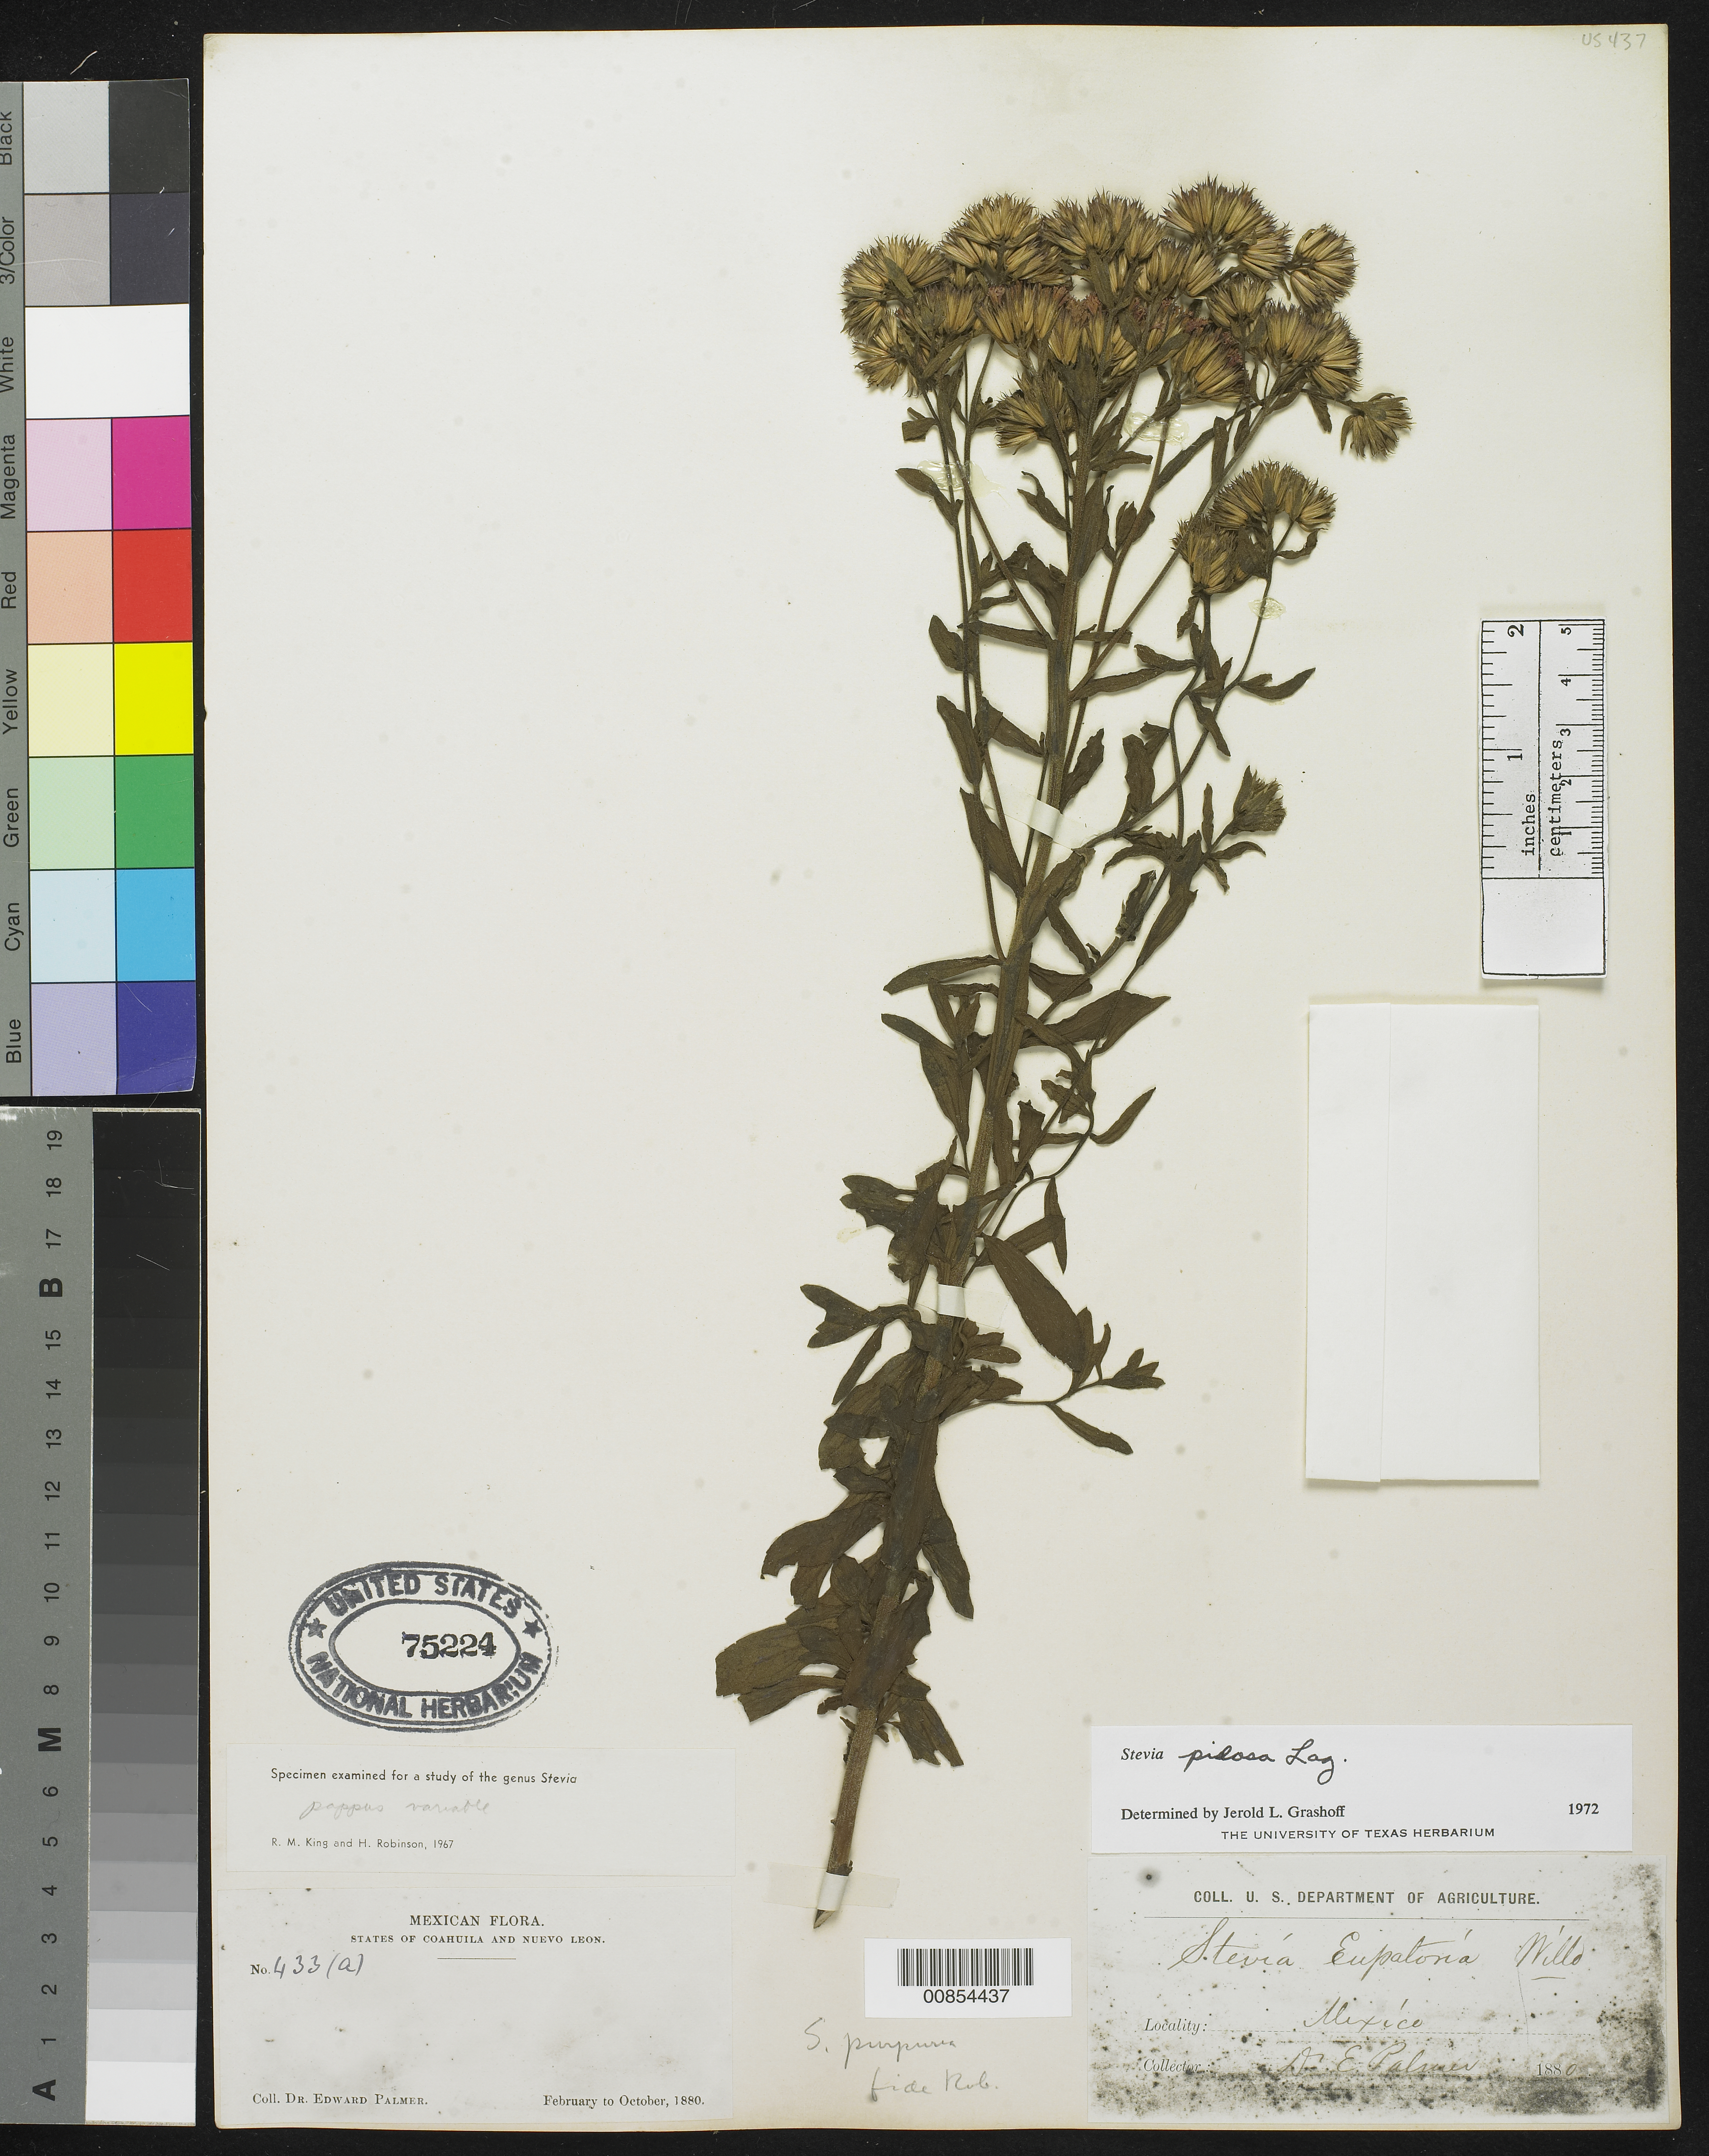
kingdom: Plantae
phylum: Tracheophyta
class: Magnoliopsida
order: Asterales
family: Asteraceae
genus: Stevia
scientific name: Stevia pilosa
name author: Lag.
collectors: E. Palmer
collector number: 433a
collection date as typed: Feb 1880 to -- Oct 1880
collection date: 1880-02/1880-10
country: Mexico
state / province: Coahuila / Nuevo León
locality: States of Coahuila and Nuevo León.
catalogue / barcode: US 75224